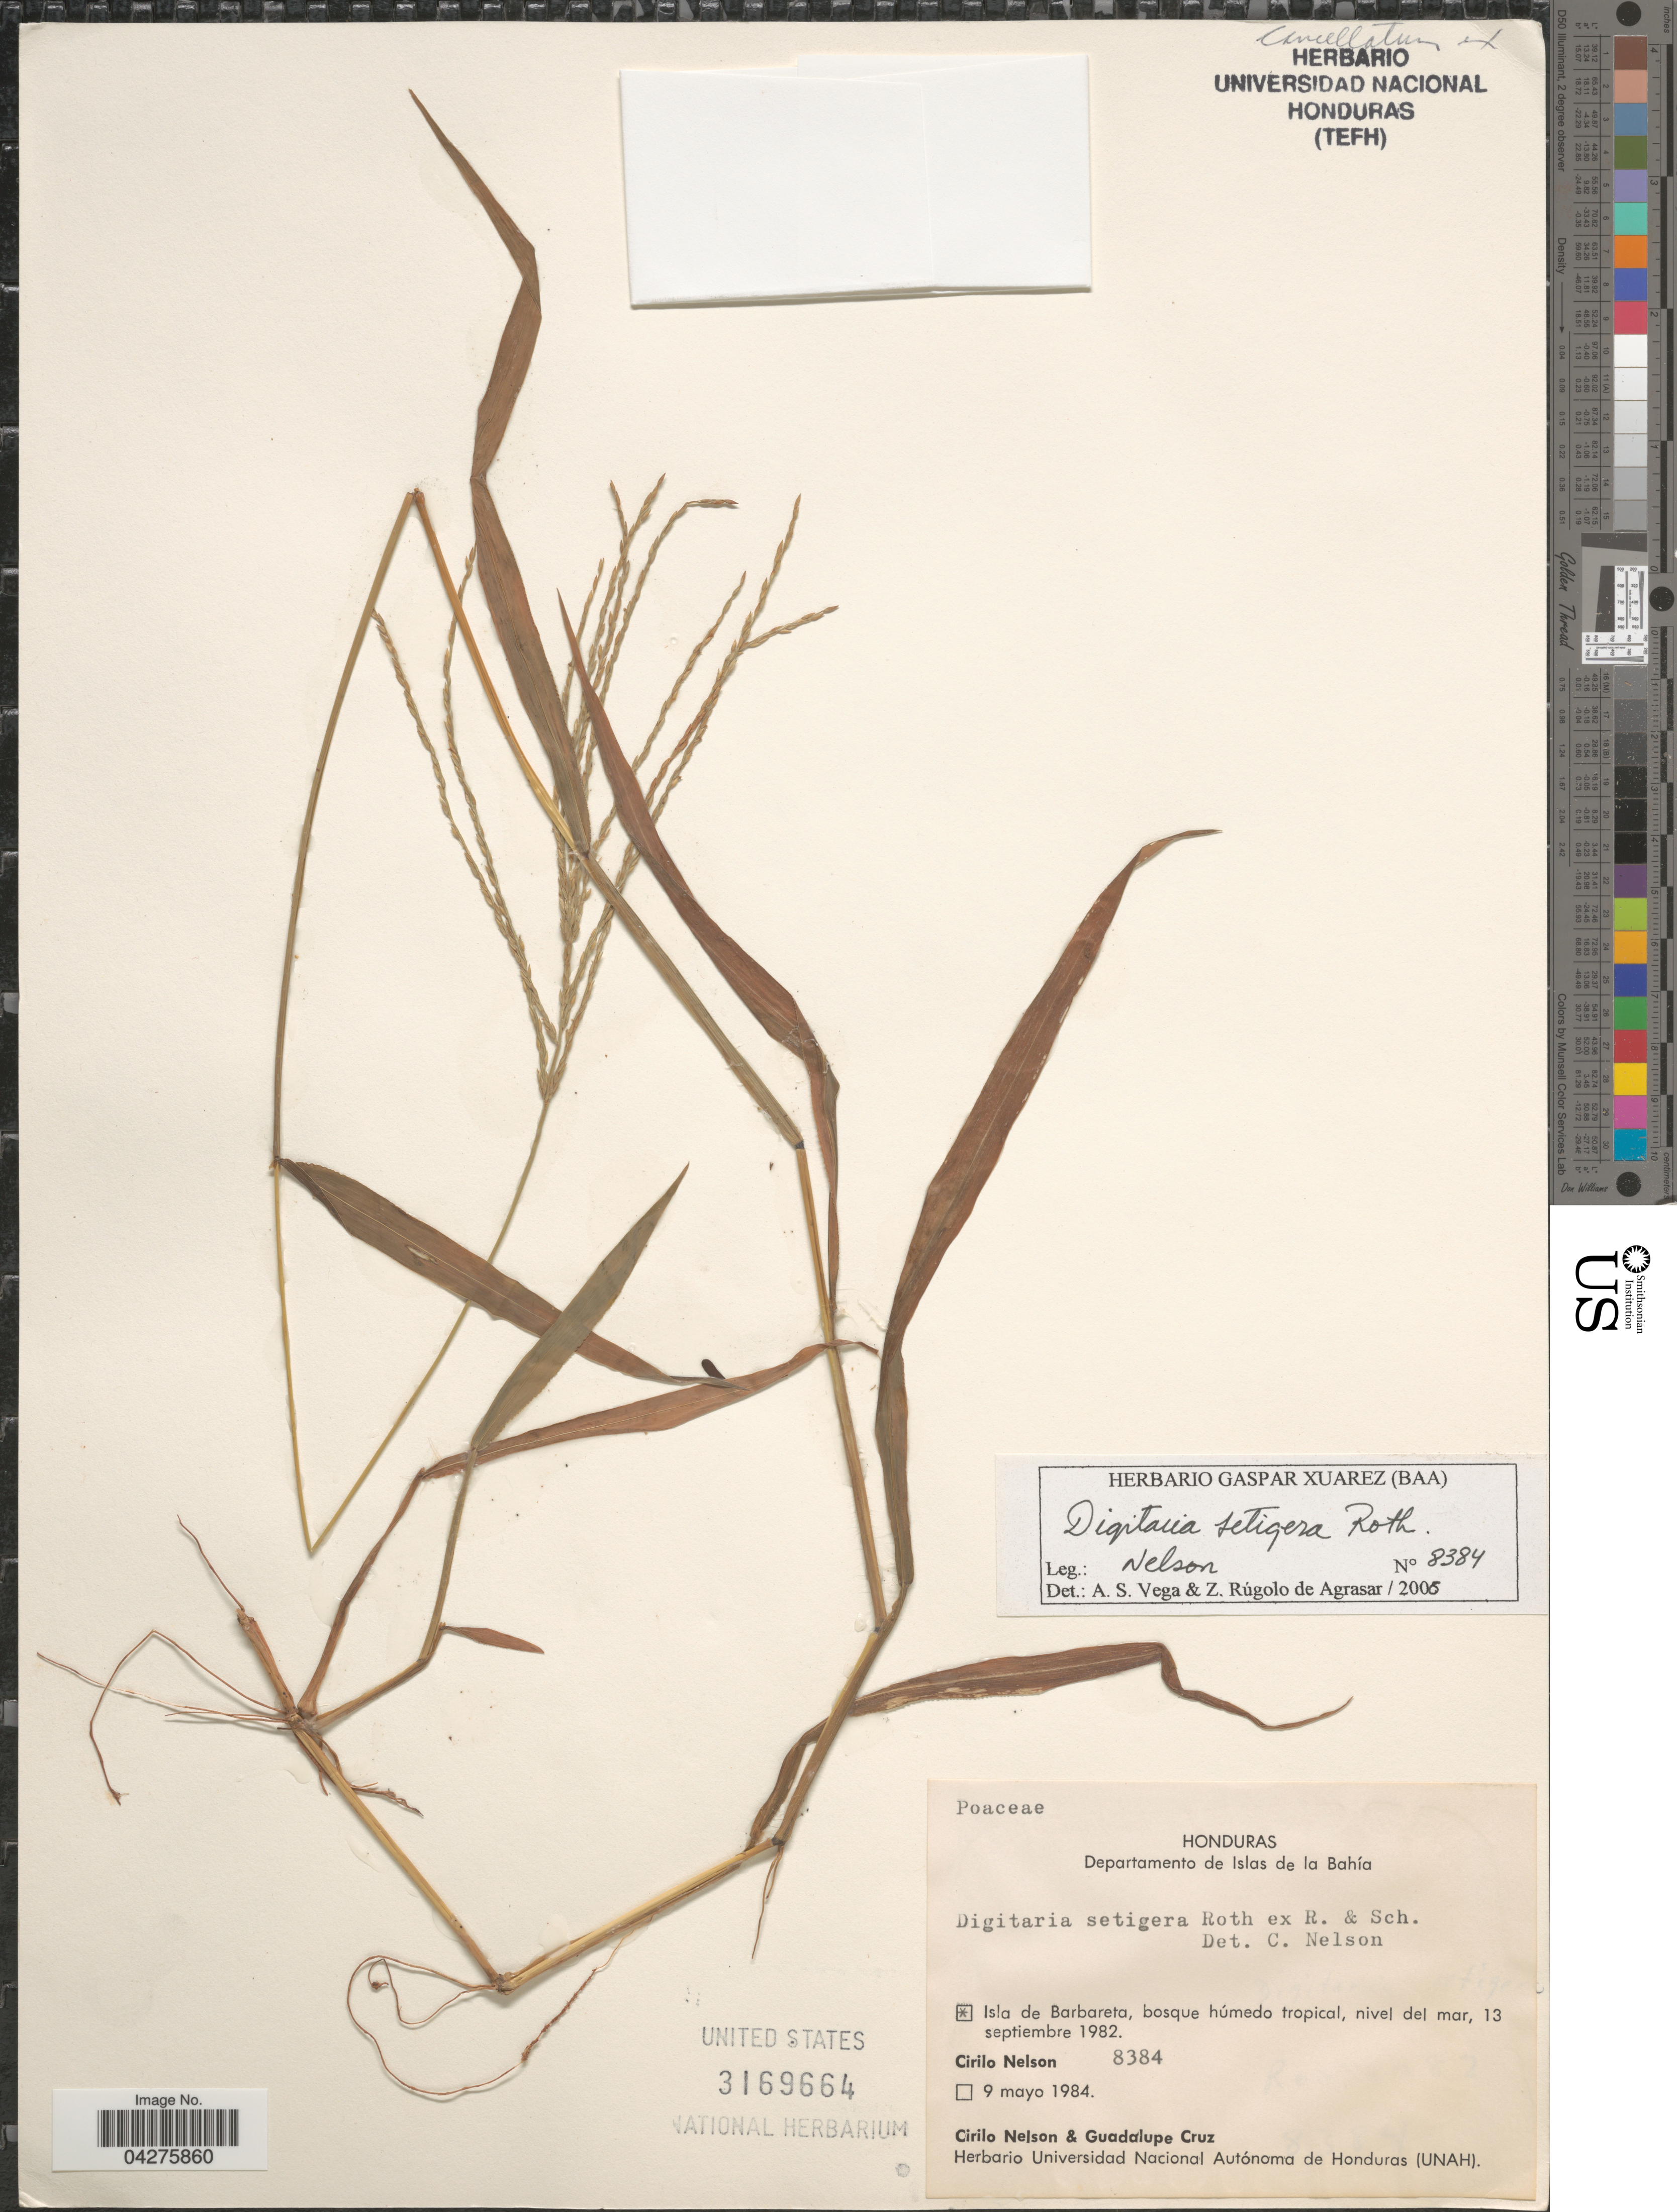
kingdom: Plantae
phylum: Tracheophyta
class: Liliopsida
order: Poales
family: Poaceae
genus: Digitaria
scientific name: Digitaria setigera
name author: Roth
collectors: C. Nelson & G. Cruz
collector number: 8384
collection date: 1982-09-13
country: Honduras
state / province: Islas de la Bahía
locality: Departamento de Islas de la Bahía. Isla de Barbareta, bosque húmedo tropical.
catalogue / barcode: US 3169664